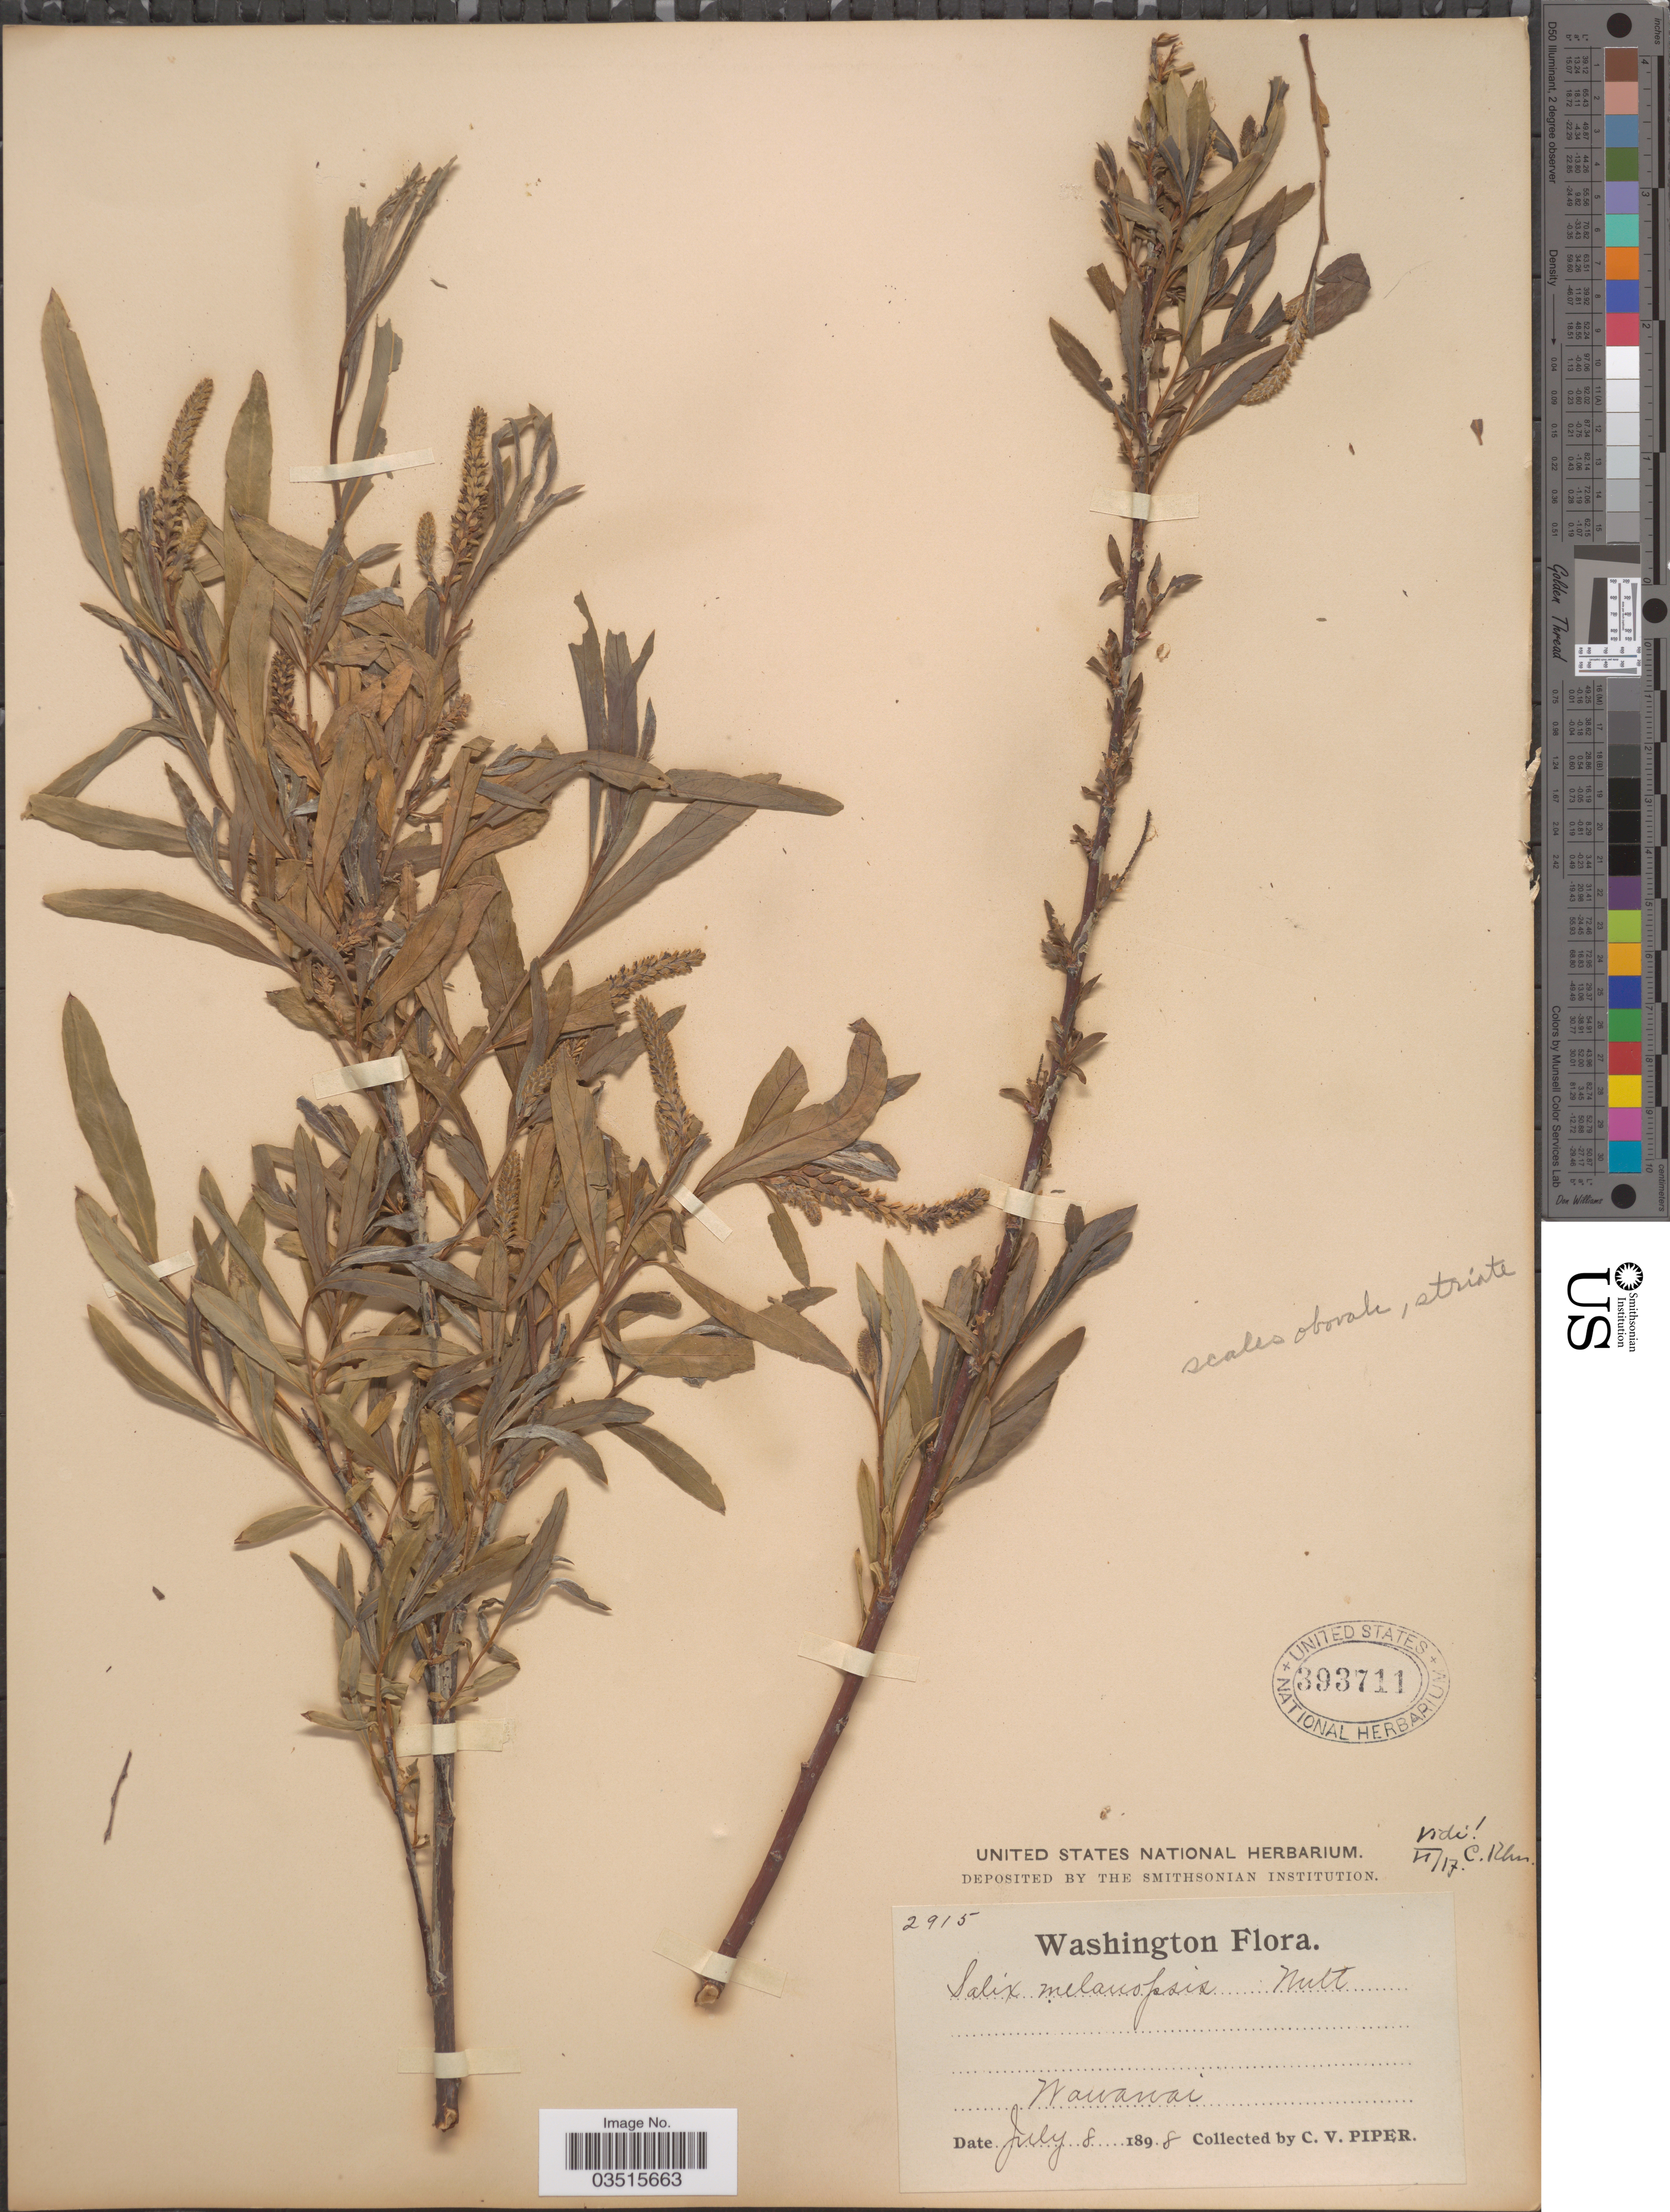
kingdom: Plantae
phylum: Tracheophyta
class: Magnoliopsida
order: Malpighiales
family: Salicaceae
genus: Salix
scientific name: Salix melanopsis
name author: Nutt.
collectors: C. V. Piper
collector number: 2915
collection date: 1898-07-08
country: United States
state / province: Washington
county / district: Whitman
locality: Wawawai.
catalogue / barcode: US 393711